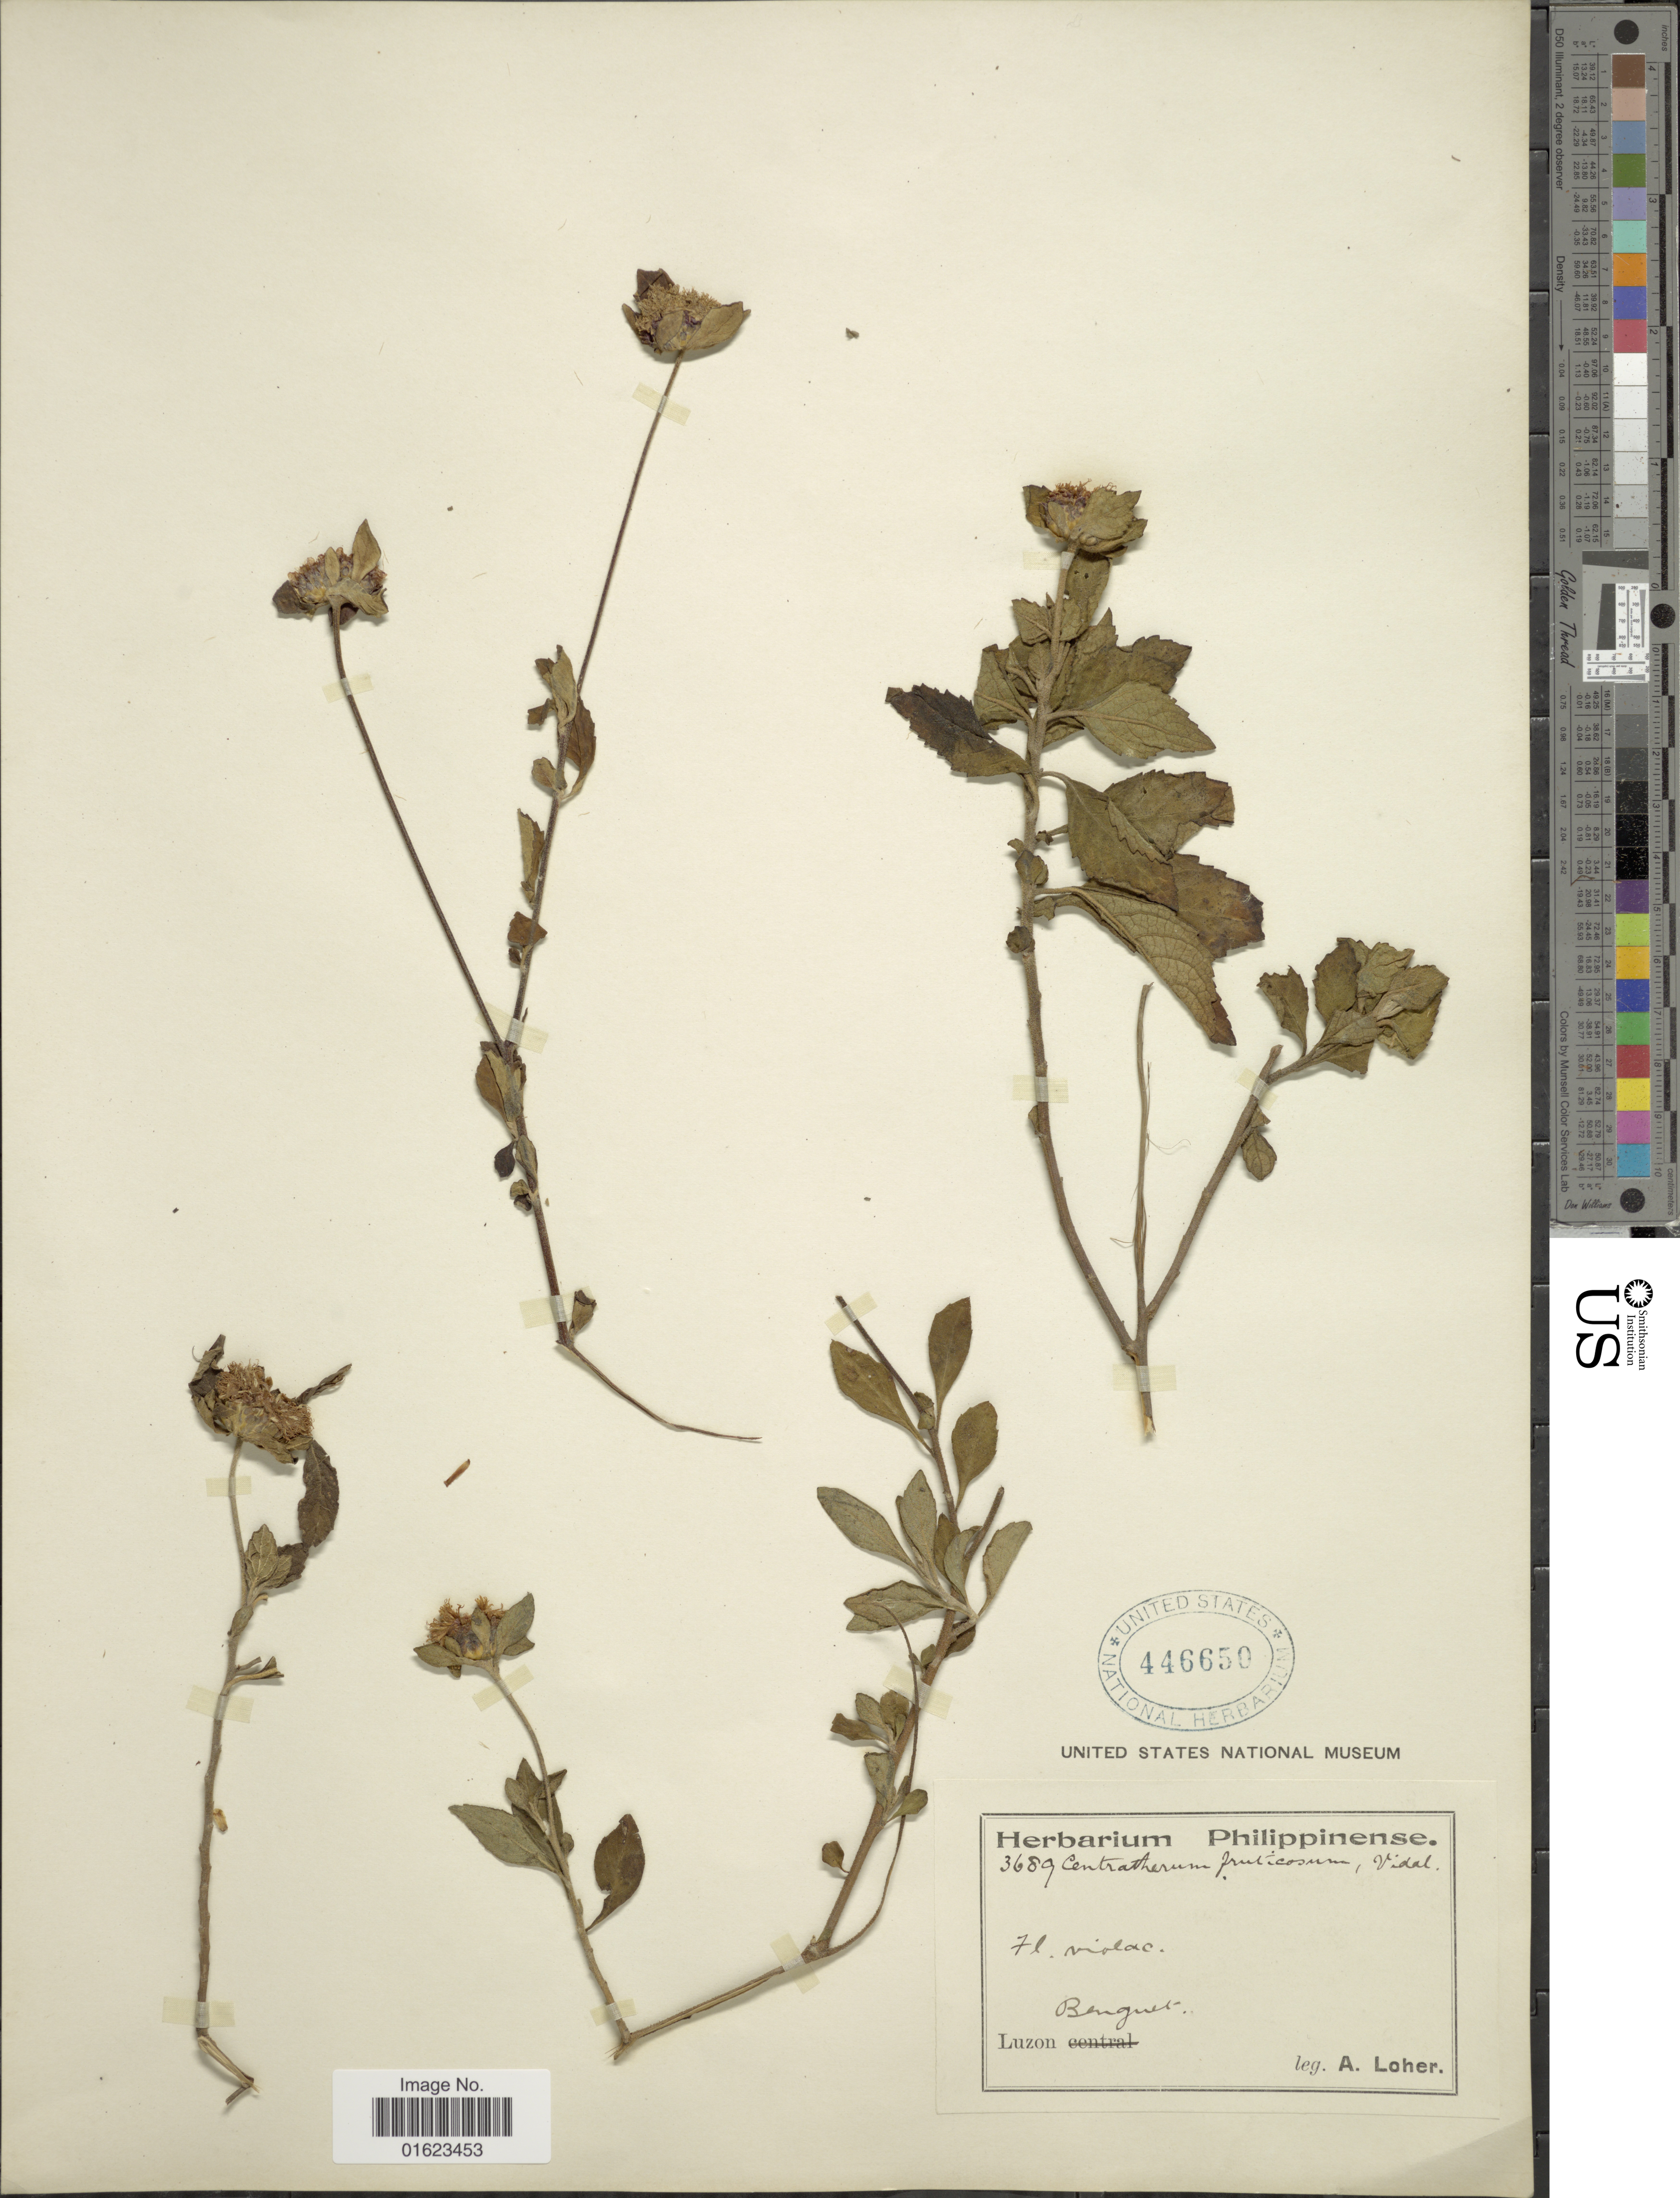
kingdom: Plantae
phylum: Tracheophyta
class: Magnoliopsida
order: Asterales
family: Asteraceae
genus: Centratherum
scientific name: Centratherum punctatum subsp. fruticosum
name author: (Elmer) K. Kirkman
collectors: A. Loher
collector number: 3689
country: Philippines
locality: Luzon, Benguet.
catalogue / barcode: US 446650